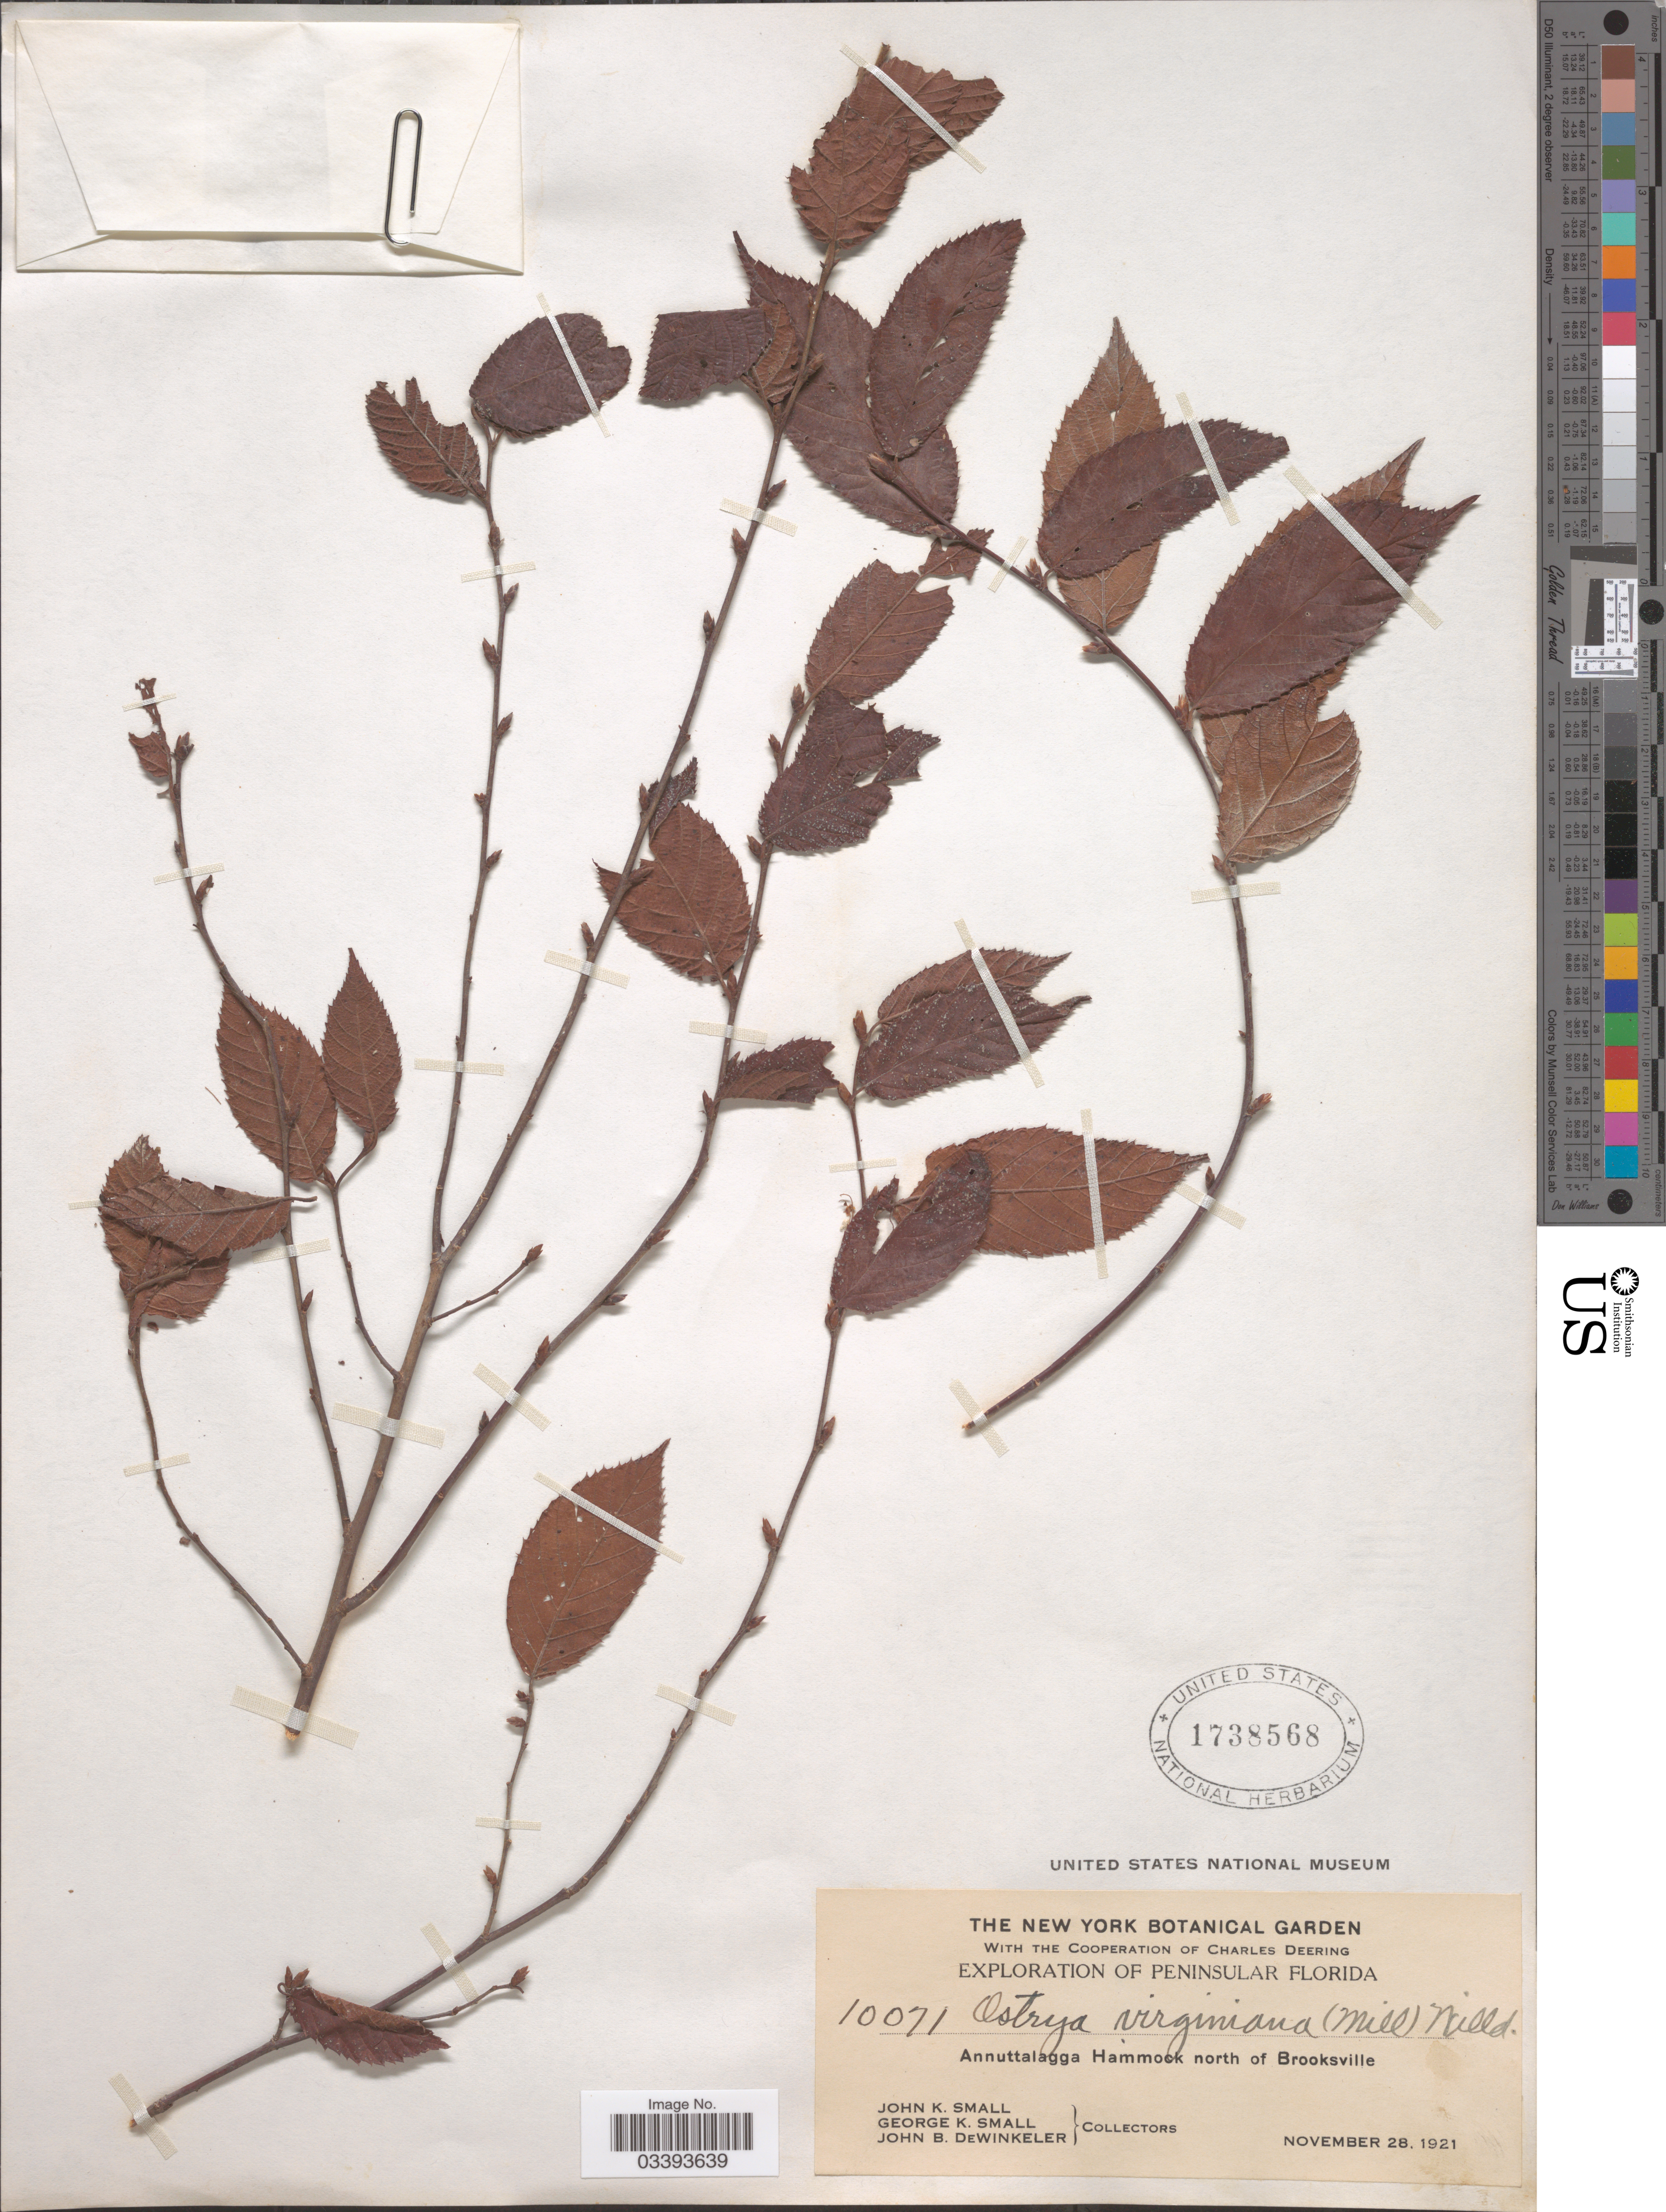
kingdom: Plantae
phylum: Tracheophyta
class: Magnoliopsida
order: Fagales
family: Betulaceae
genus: Ostrya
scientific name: Ostrya virginiana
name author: (Mill.) K. Koch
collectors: J. K. Small, G. K. Small & J. B. Dewinkeler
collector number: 10071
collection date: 1921-11-28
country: United States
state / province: Florida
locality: Peninsular Florida. Annuttalagga Hammock north of Brooksville.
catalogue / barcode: US 1738568